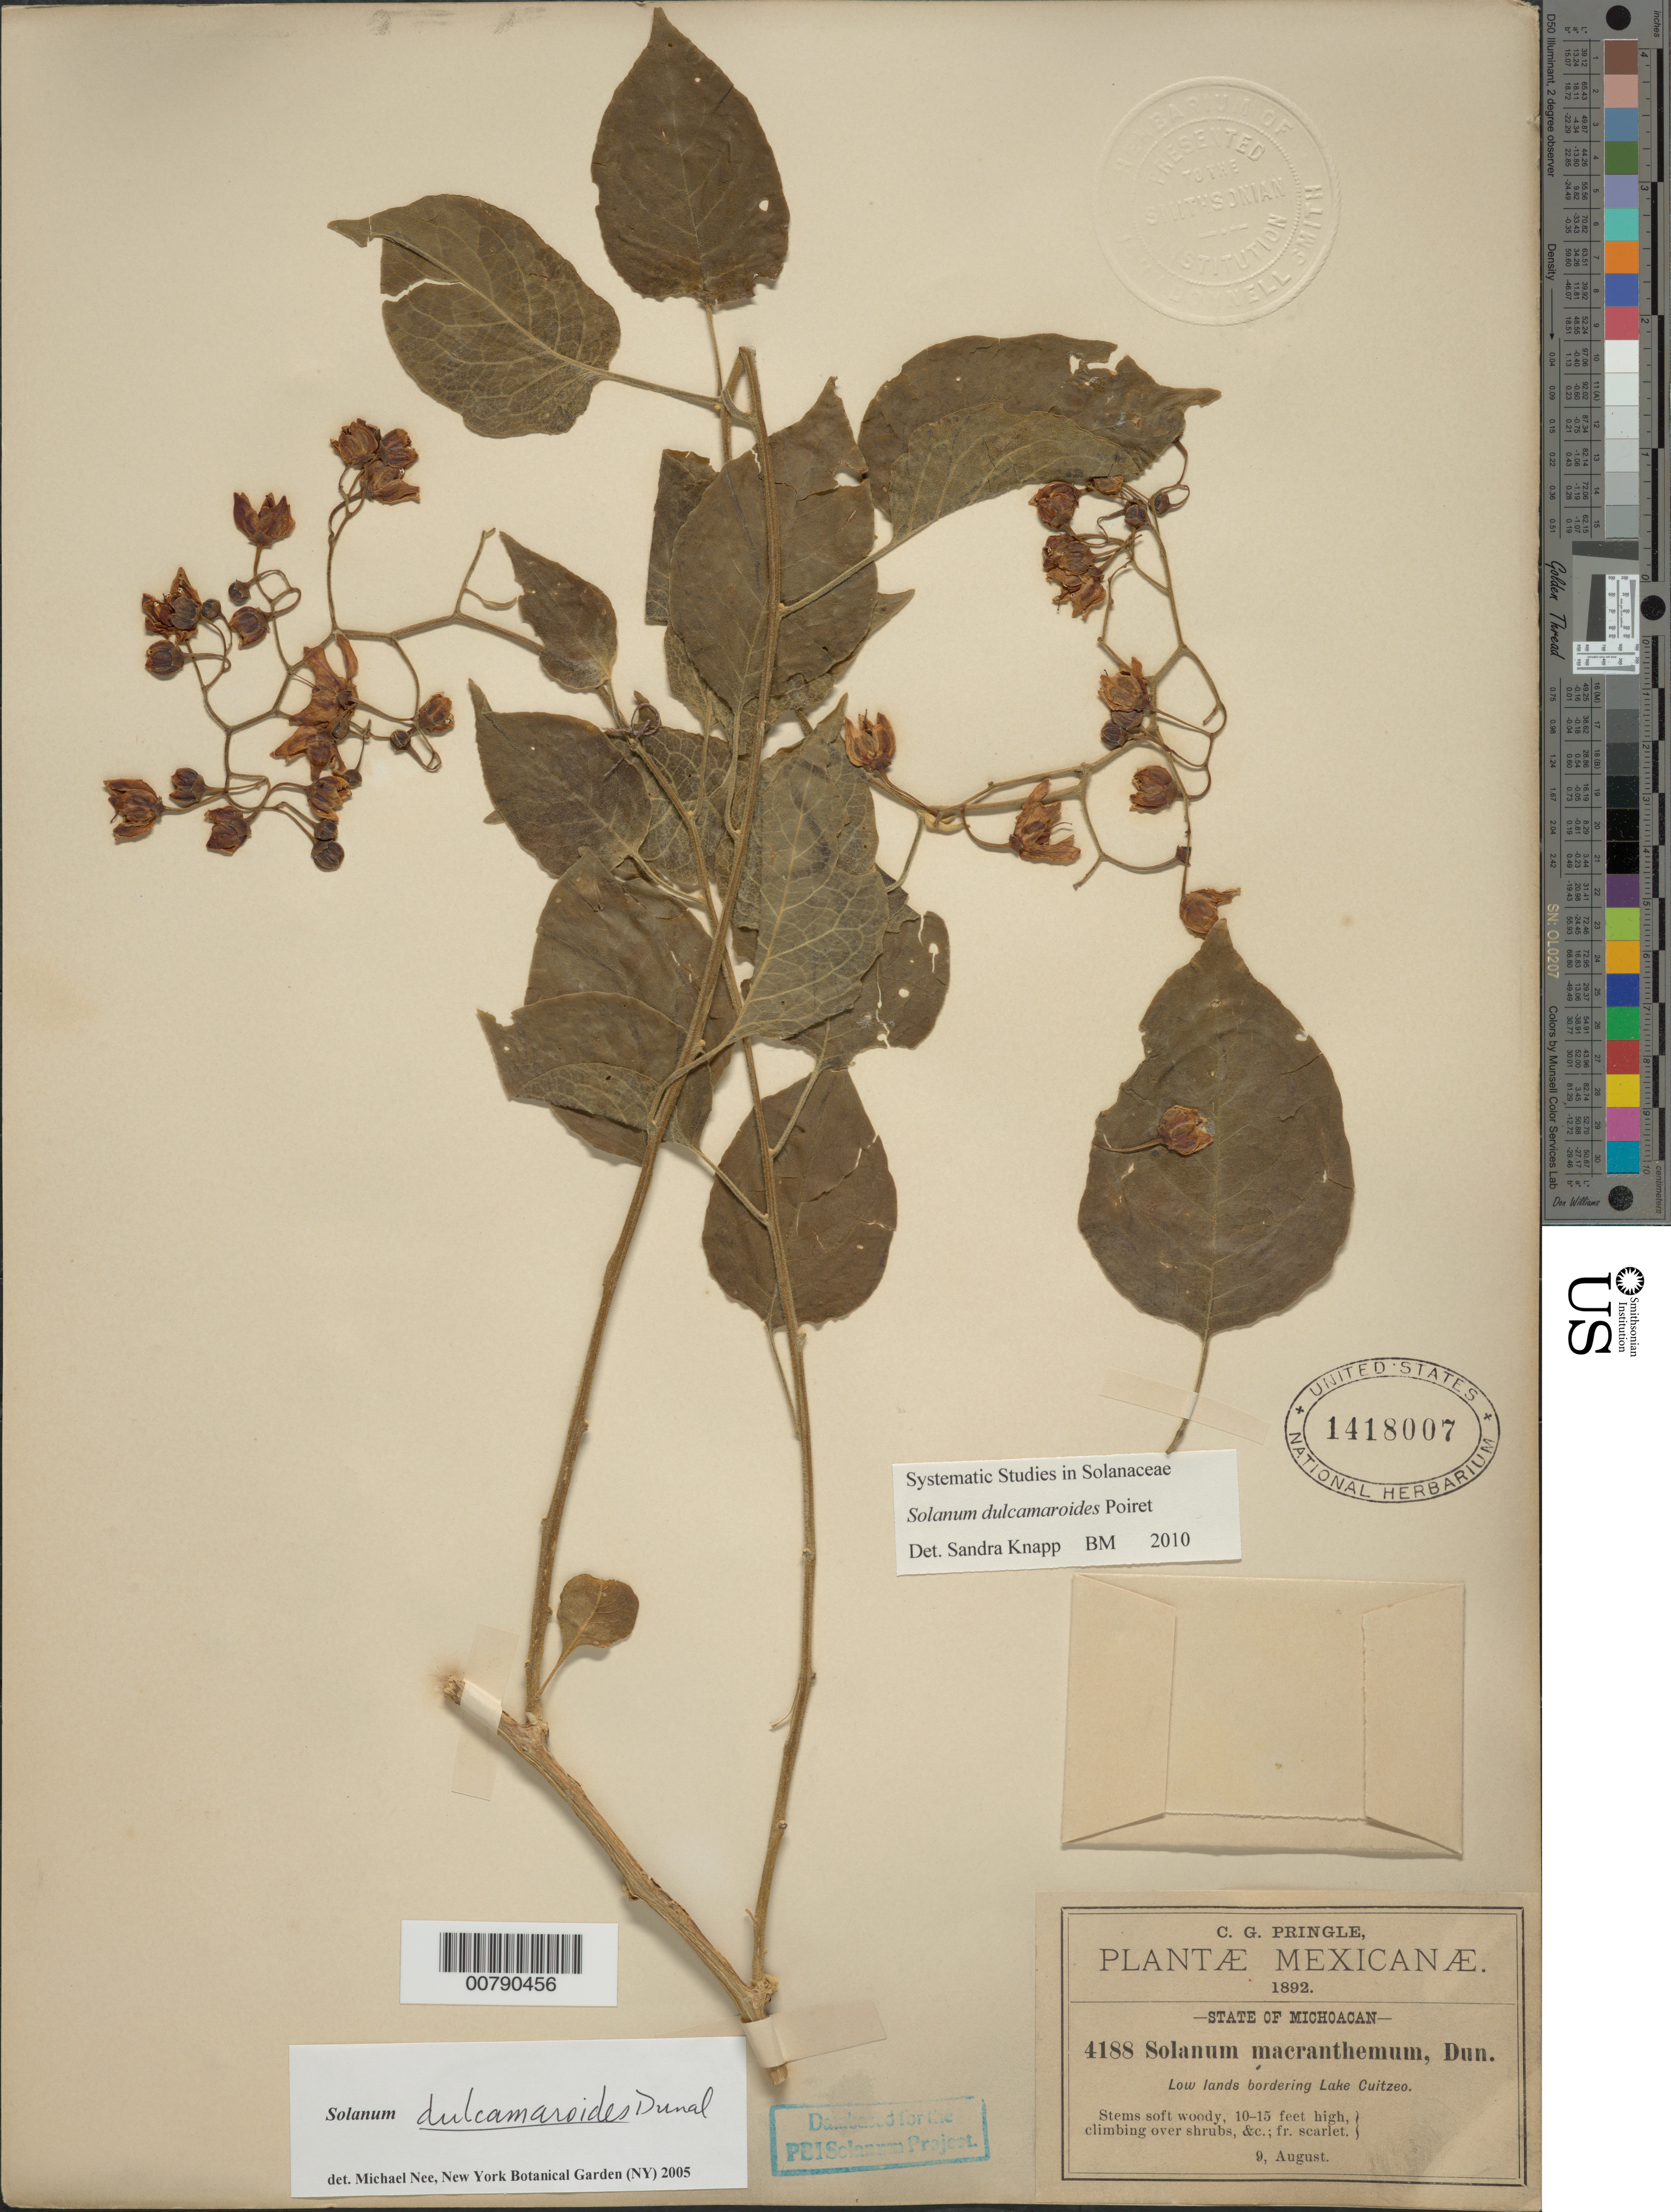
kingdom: Plantae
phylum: Tracheophyta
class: Magnoliopsida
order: Solanales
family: Solanaceae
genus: Solanum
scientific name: Solanum dulcamaroides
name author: Dunal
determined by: Knapp, S. D.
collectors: C. G. Pringle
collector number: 4188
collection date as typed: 9 Aug 1892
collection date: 1892-08-09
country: Mexico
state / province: Michoacán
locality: Low lands bordering Lake Cuitzeo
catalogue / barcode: US 1418007